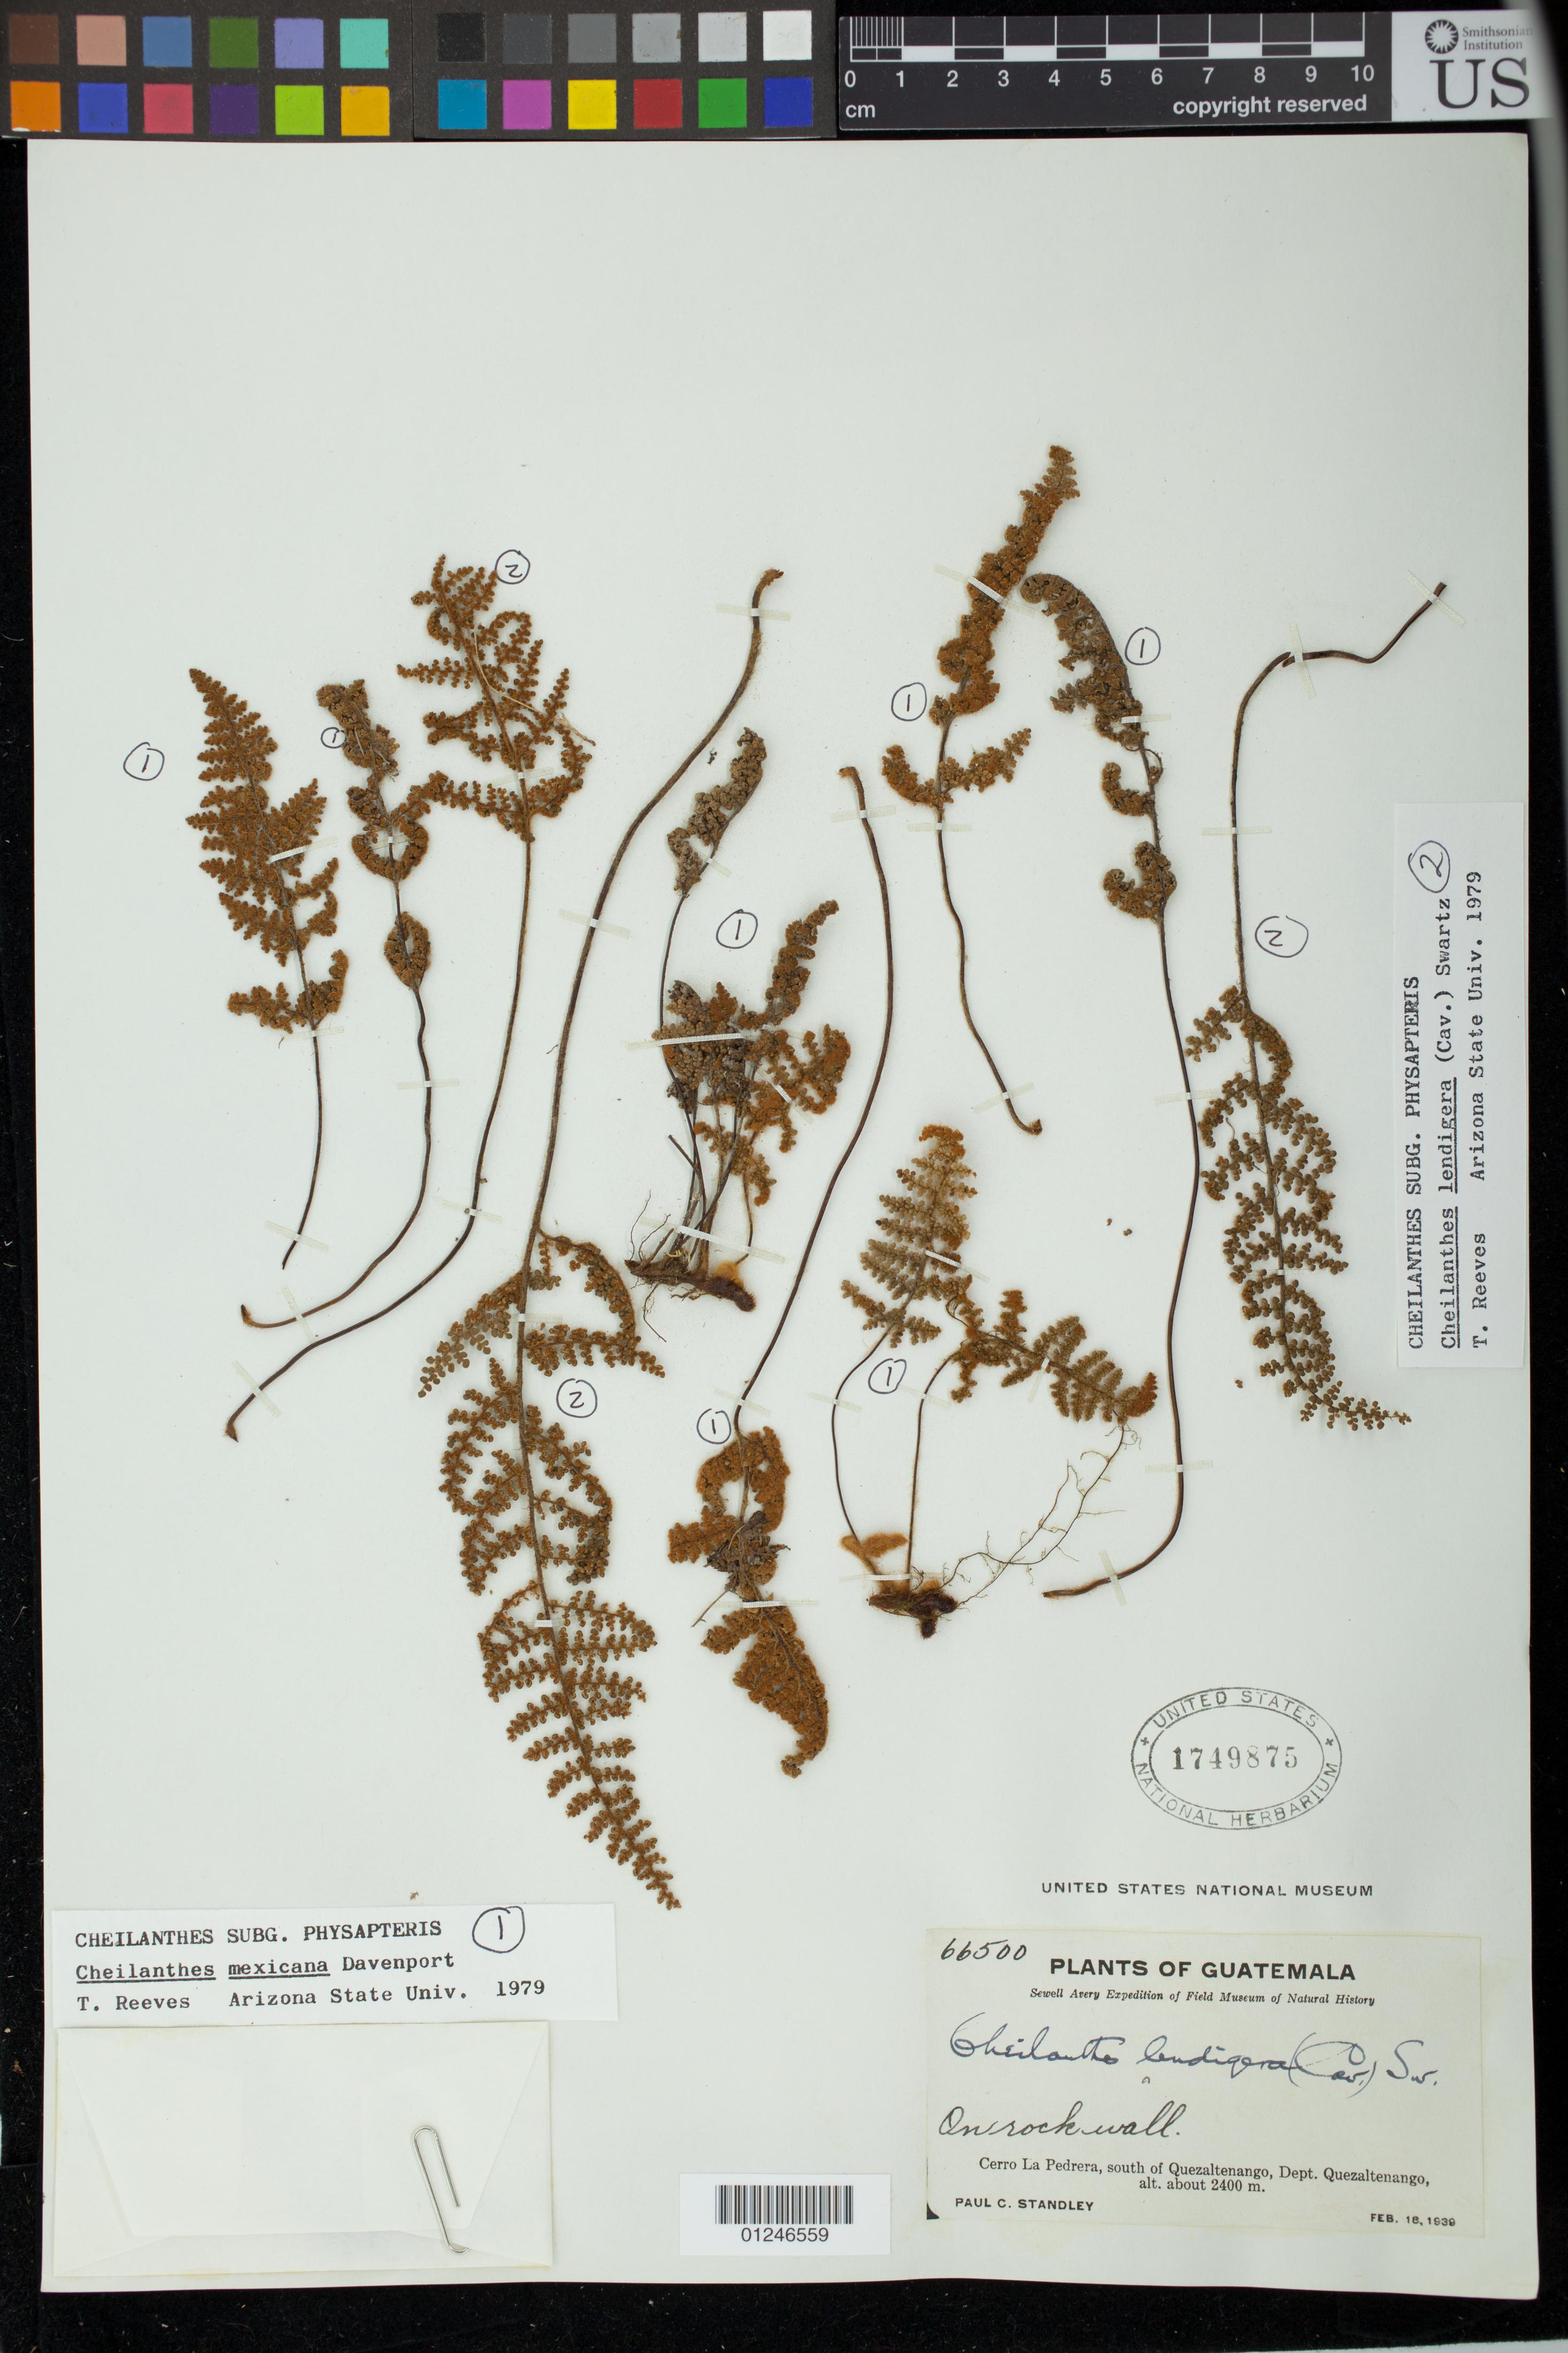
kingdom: Plantae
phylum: Tracheophyta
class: Polypodiopsida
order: Polypodiales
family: Pteridaceae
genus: Myriopteris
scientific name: Myriopteris mexicana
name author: (Davenp.) Grusz & Windham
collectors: P. C. Standley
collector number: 66500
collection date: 1939-02-18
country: Guatemala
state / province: Quetzaltenango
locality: Cerro La Pedrera, S of Quezaltenango.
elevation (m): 2400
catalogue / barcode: US 1749875